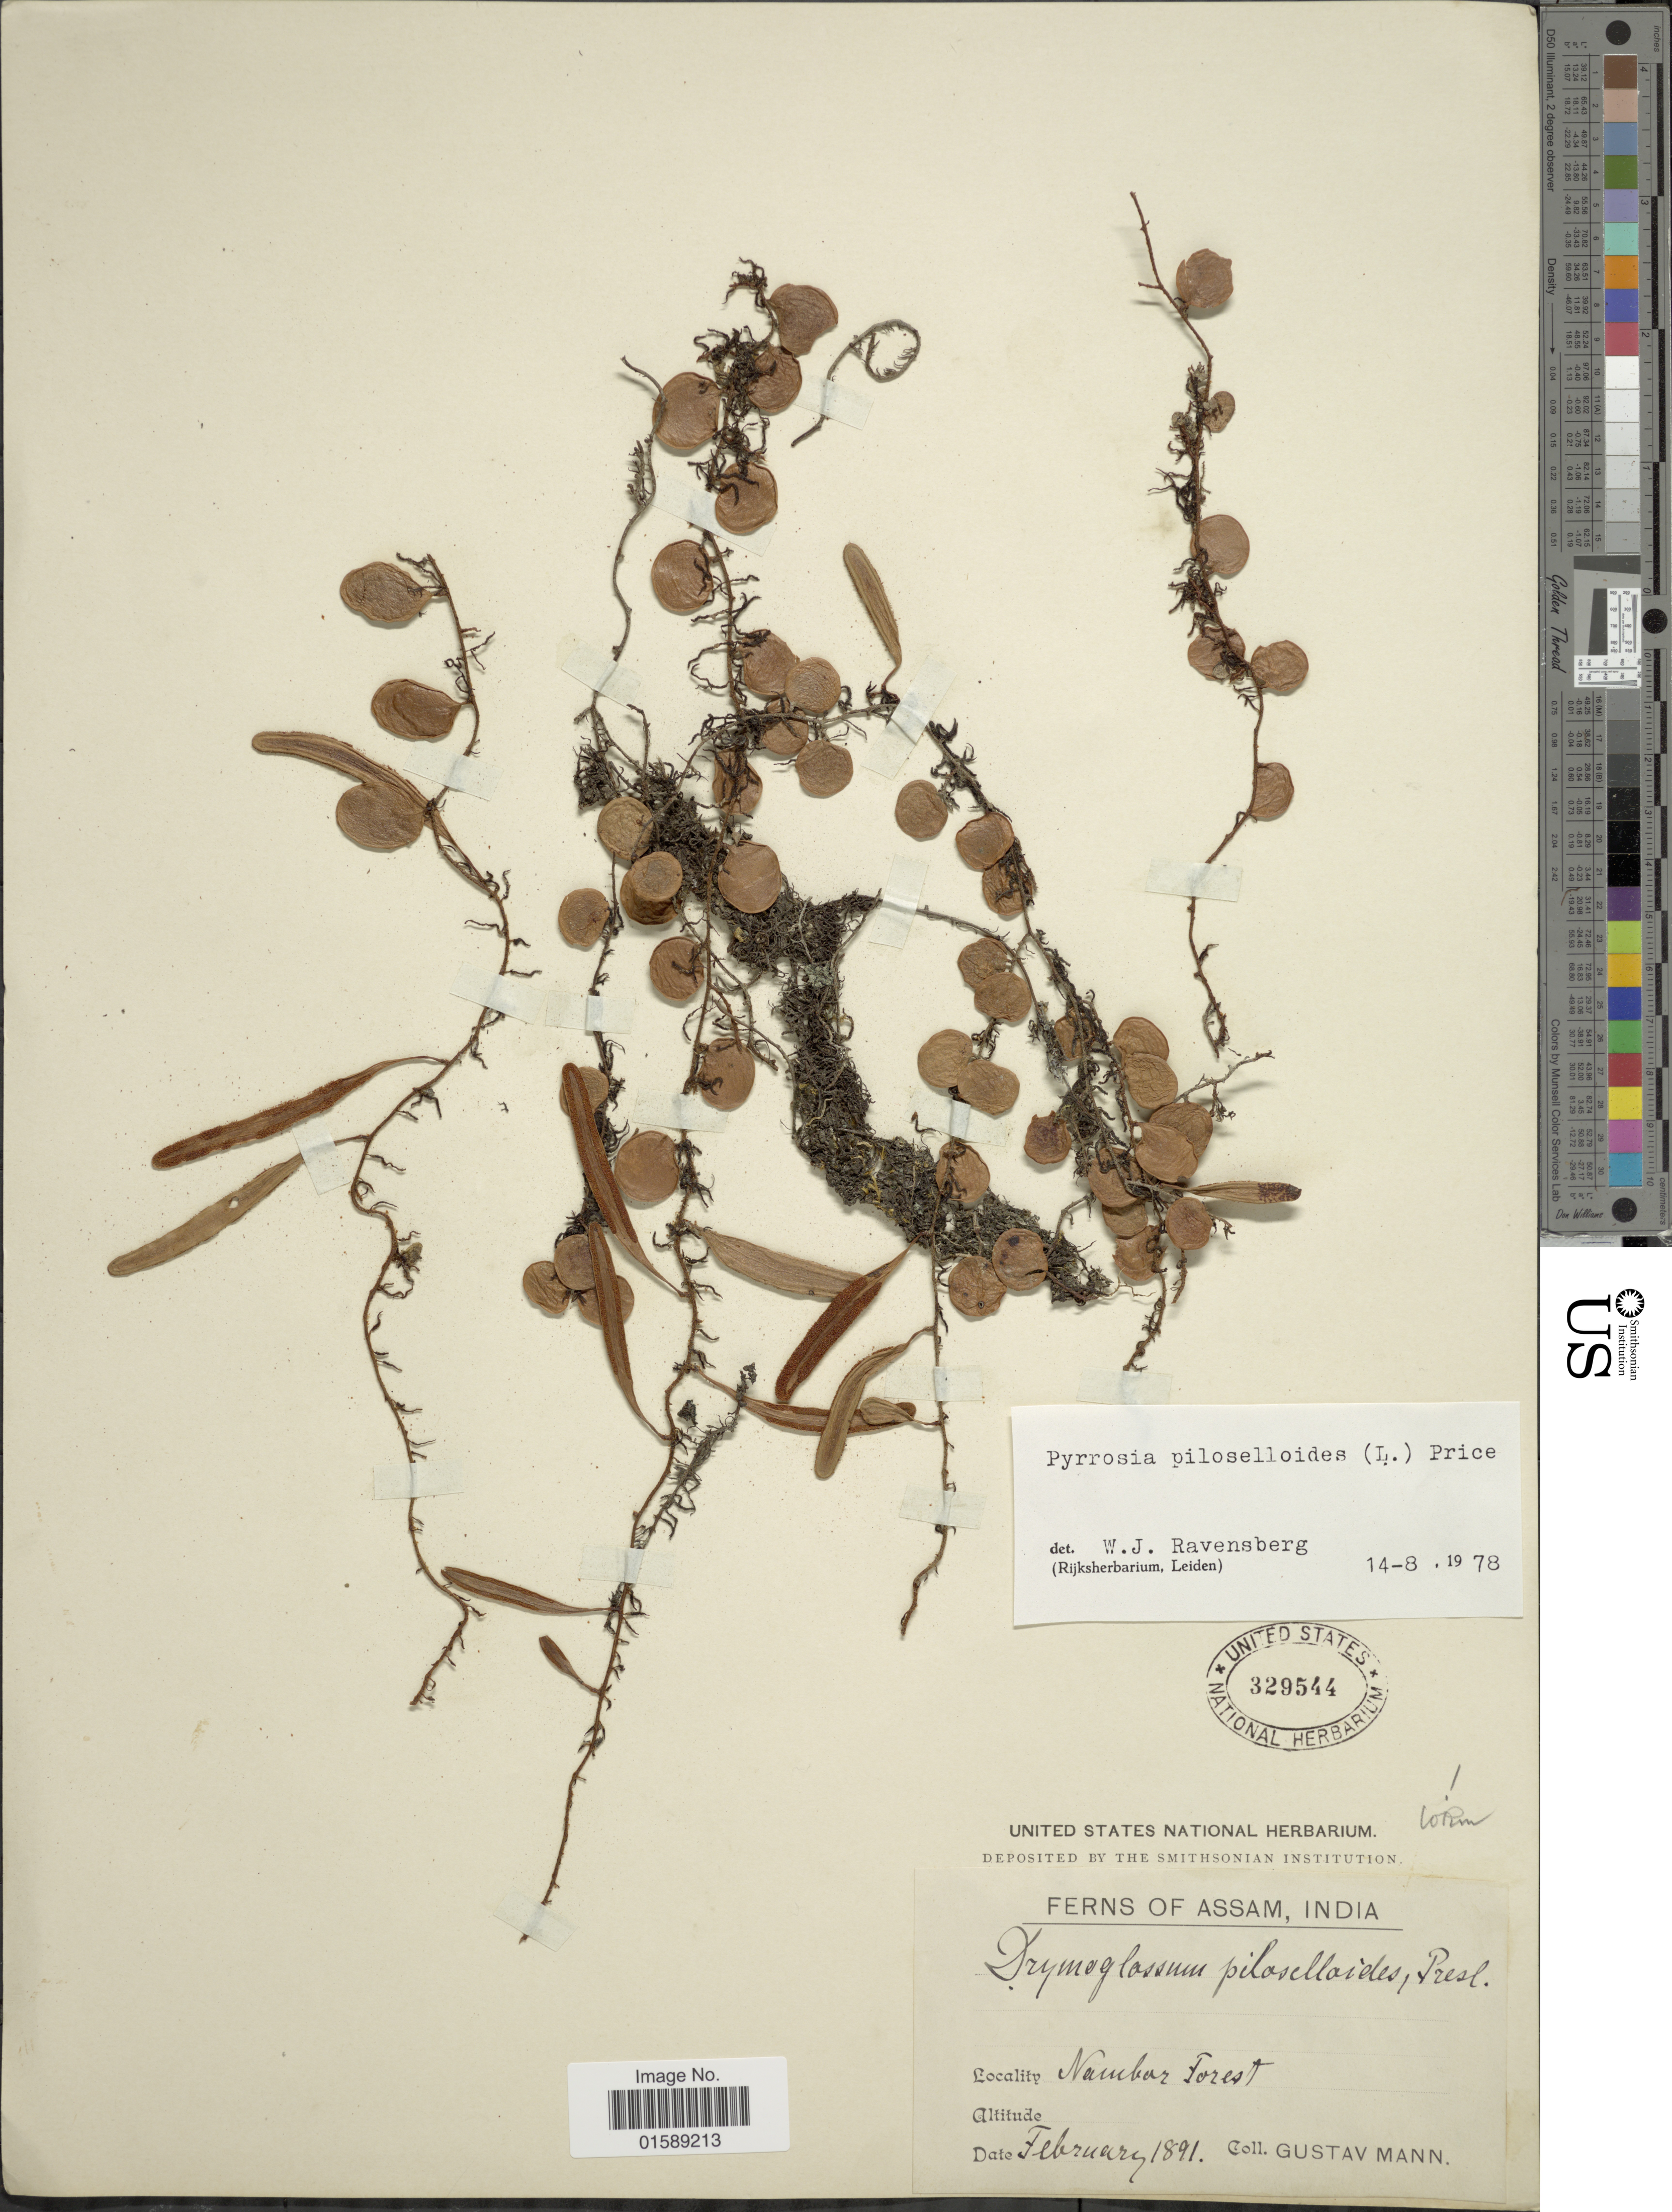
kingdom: Plantae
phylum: Tracheophyta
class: Polypodiopsida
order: Polypodiales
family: Polypodiaceae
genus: Pyrrosia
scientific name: Pyrrosia piloselloides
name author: (L.) M.G. Price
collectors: G. Mann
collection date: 1891-02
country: India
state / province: Assam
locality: Nambor Forest.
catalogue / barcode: US 329544